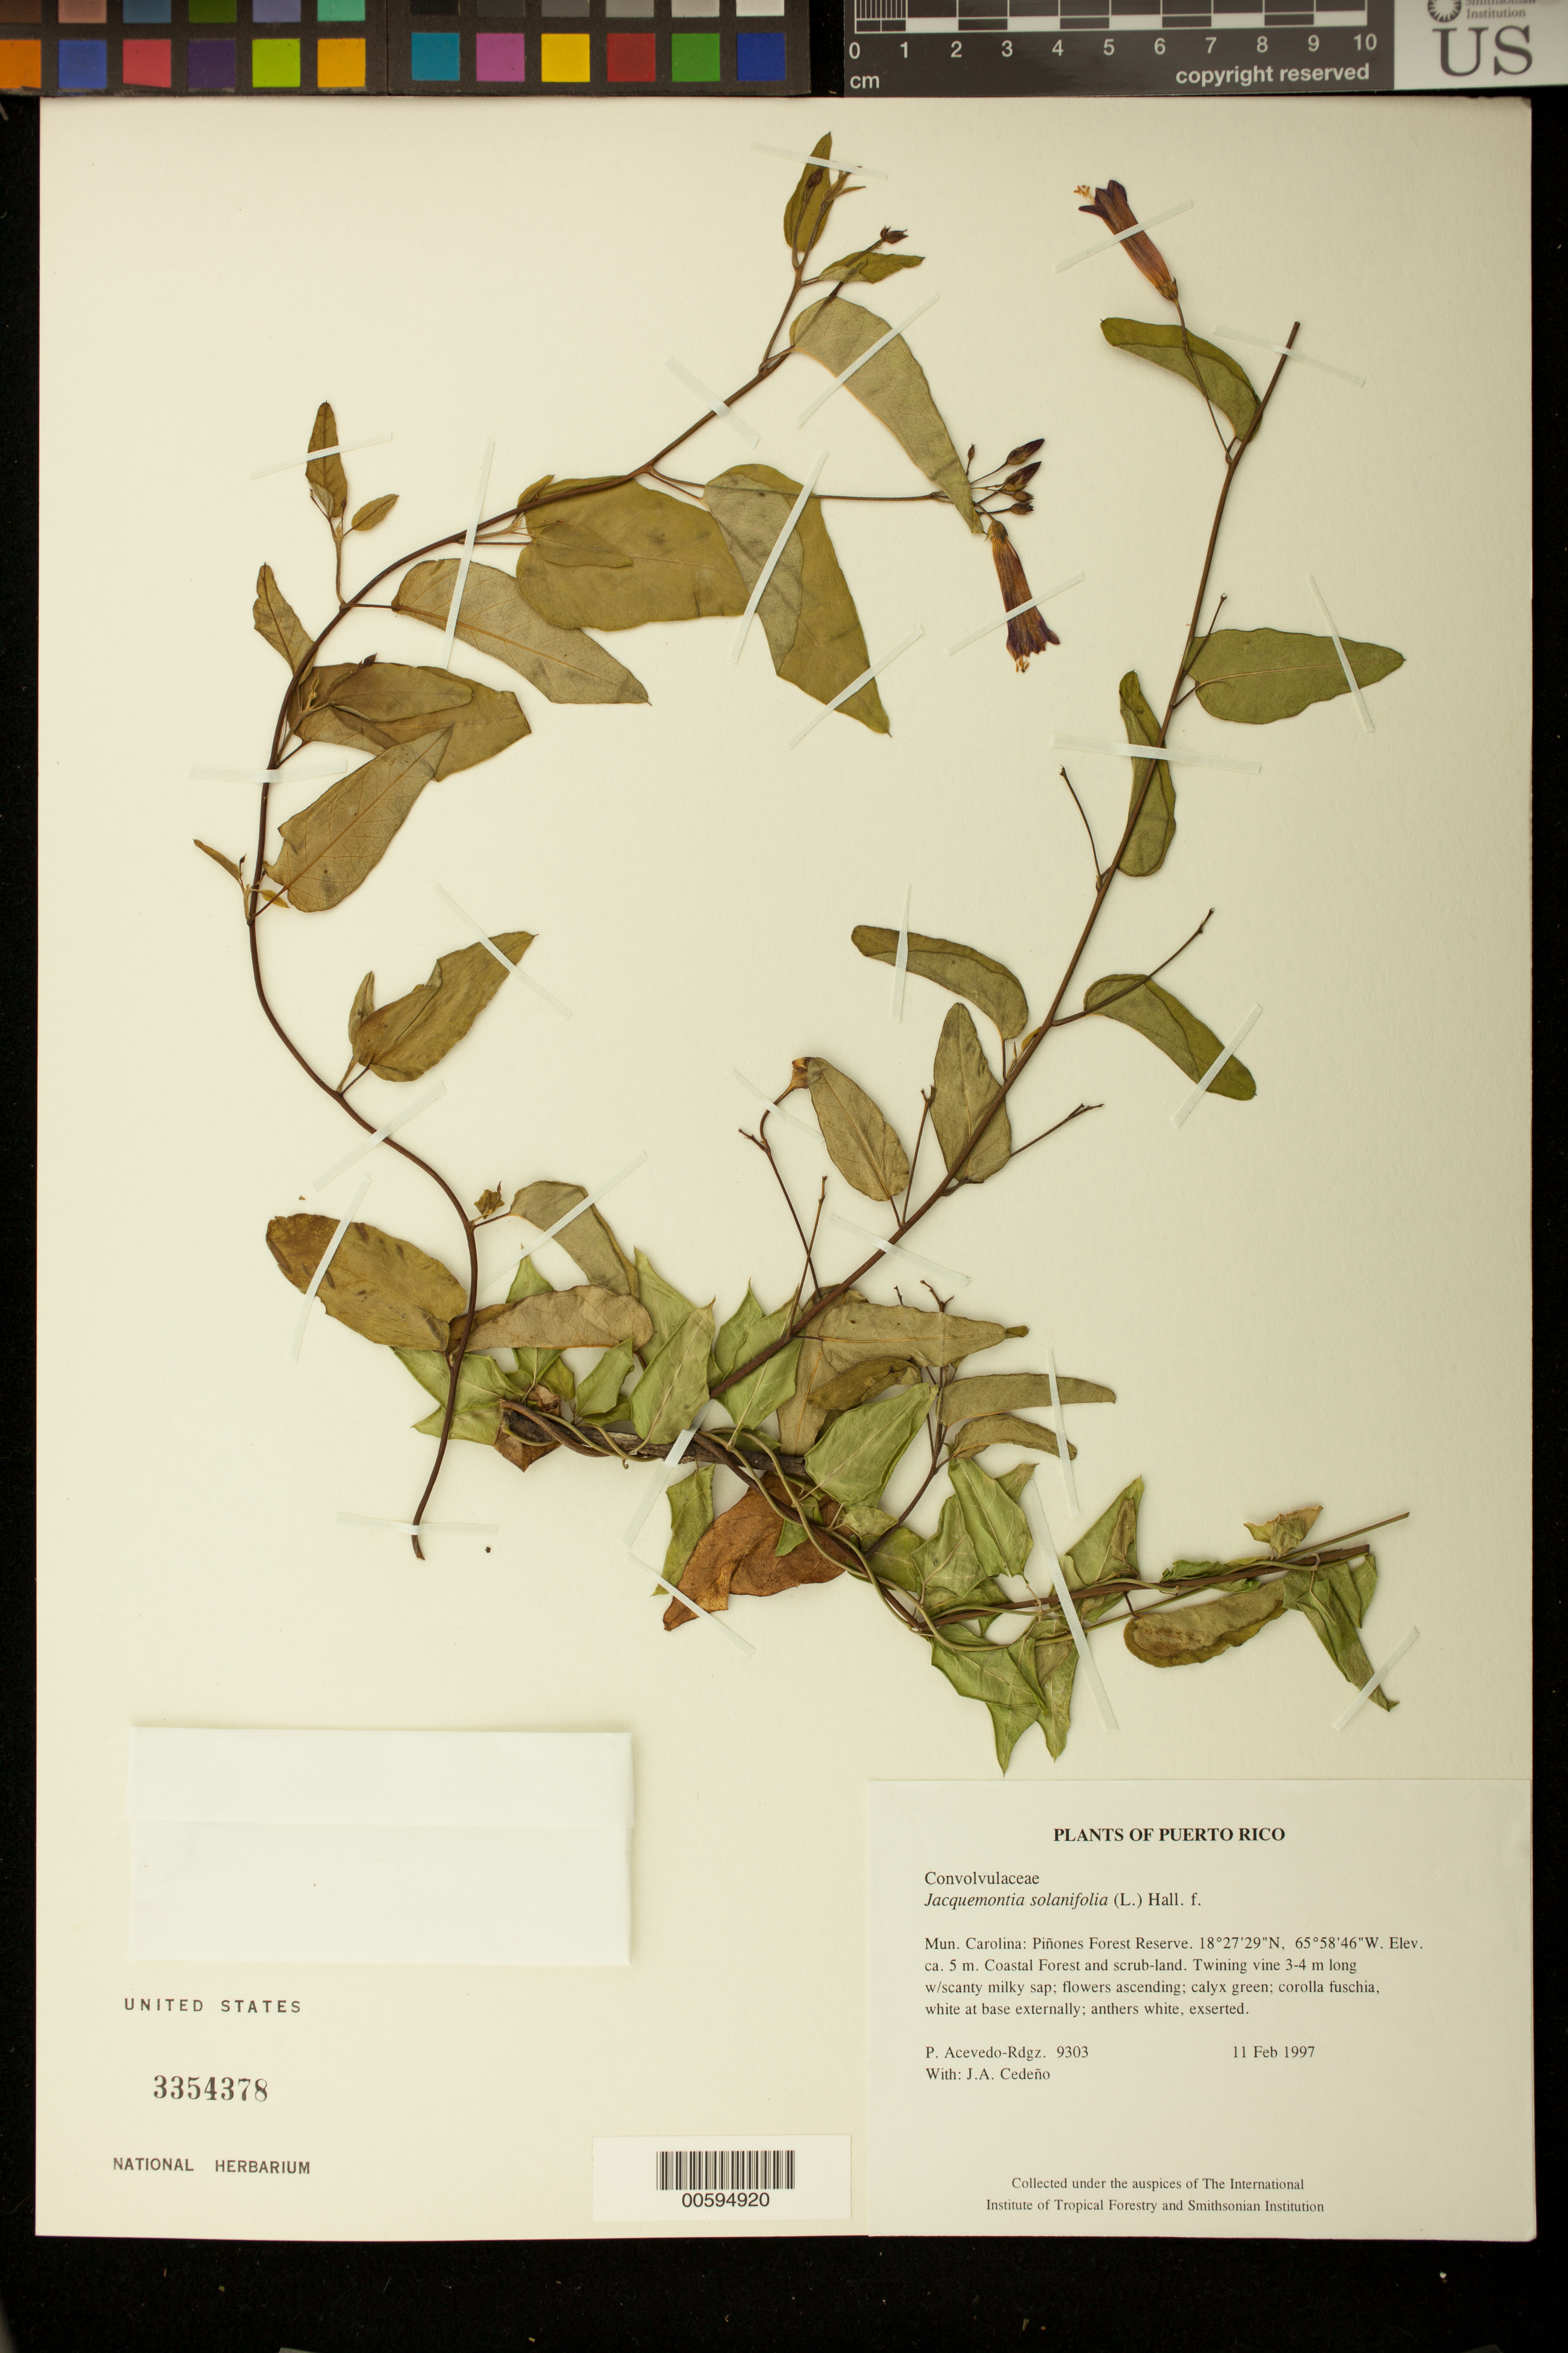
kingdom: Plantae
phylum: Tracheophyta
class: Magnoliopsida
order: Solanales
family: Convolvulaceae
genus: Jacquemontia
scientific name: Jacquemontia solanifolia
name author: (L.) Hallier f.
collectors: P. Acevedo-Rodr. & J. Cedeño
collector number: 9303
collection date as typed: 11 Feb 1997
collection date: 1997-02-11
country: Puerto Rico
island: Puerto Rico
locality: Mun. Carolina: Piñones Forest Reserve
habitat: Coastal Forest and scrub-land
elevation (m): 5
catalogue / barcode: US 3354378